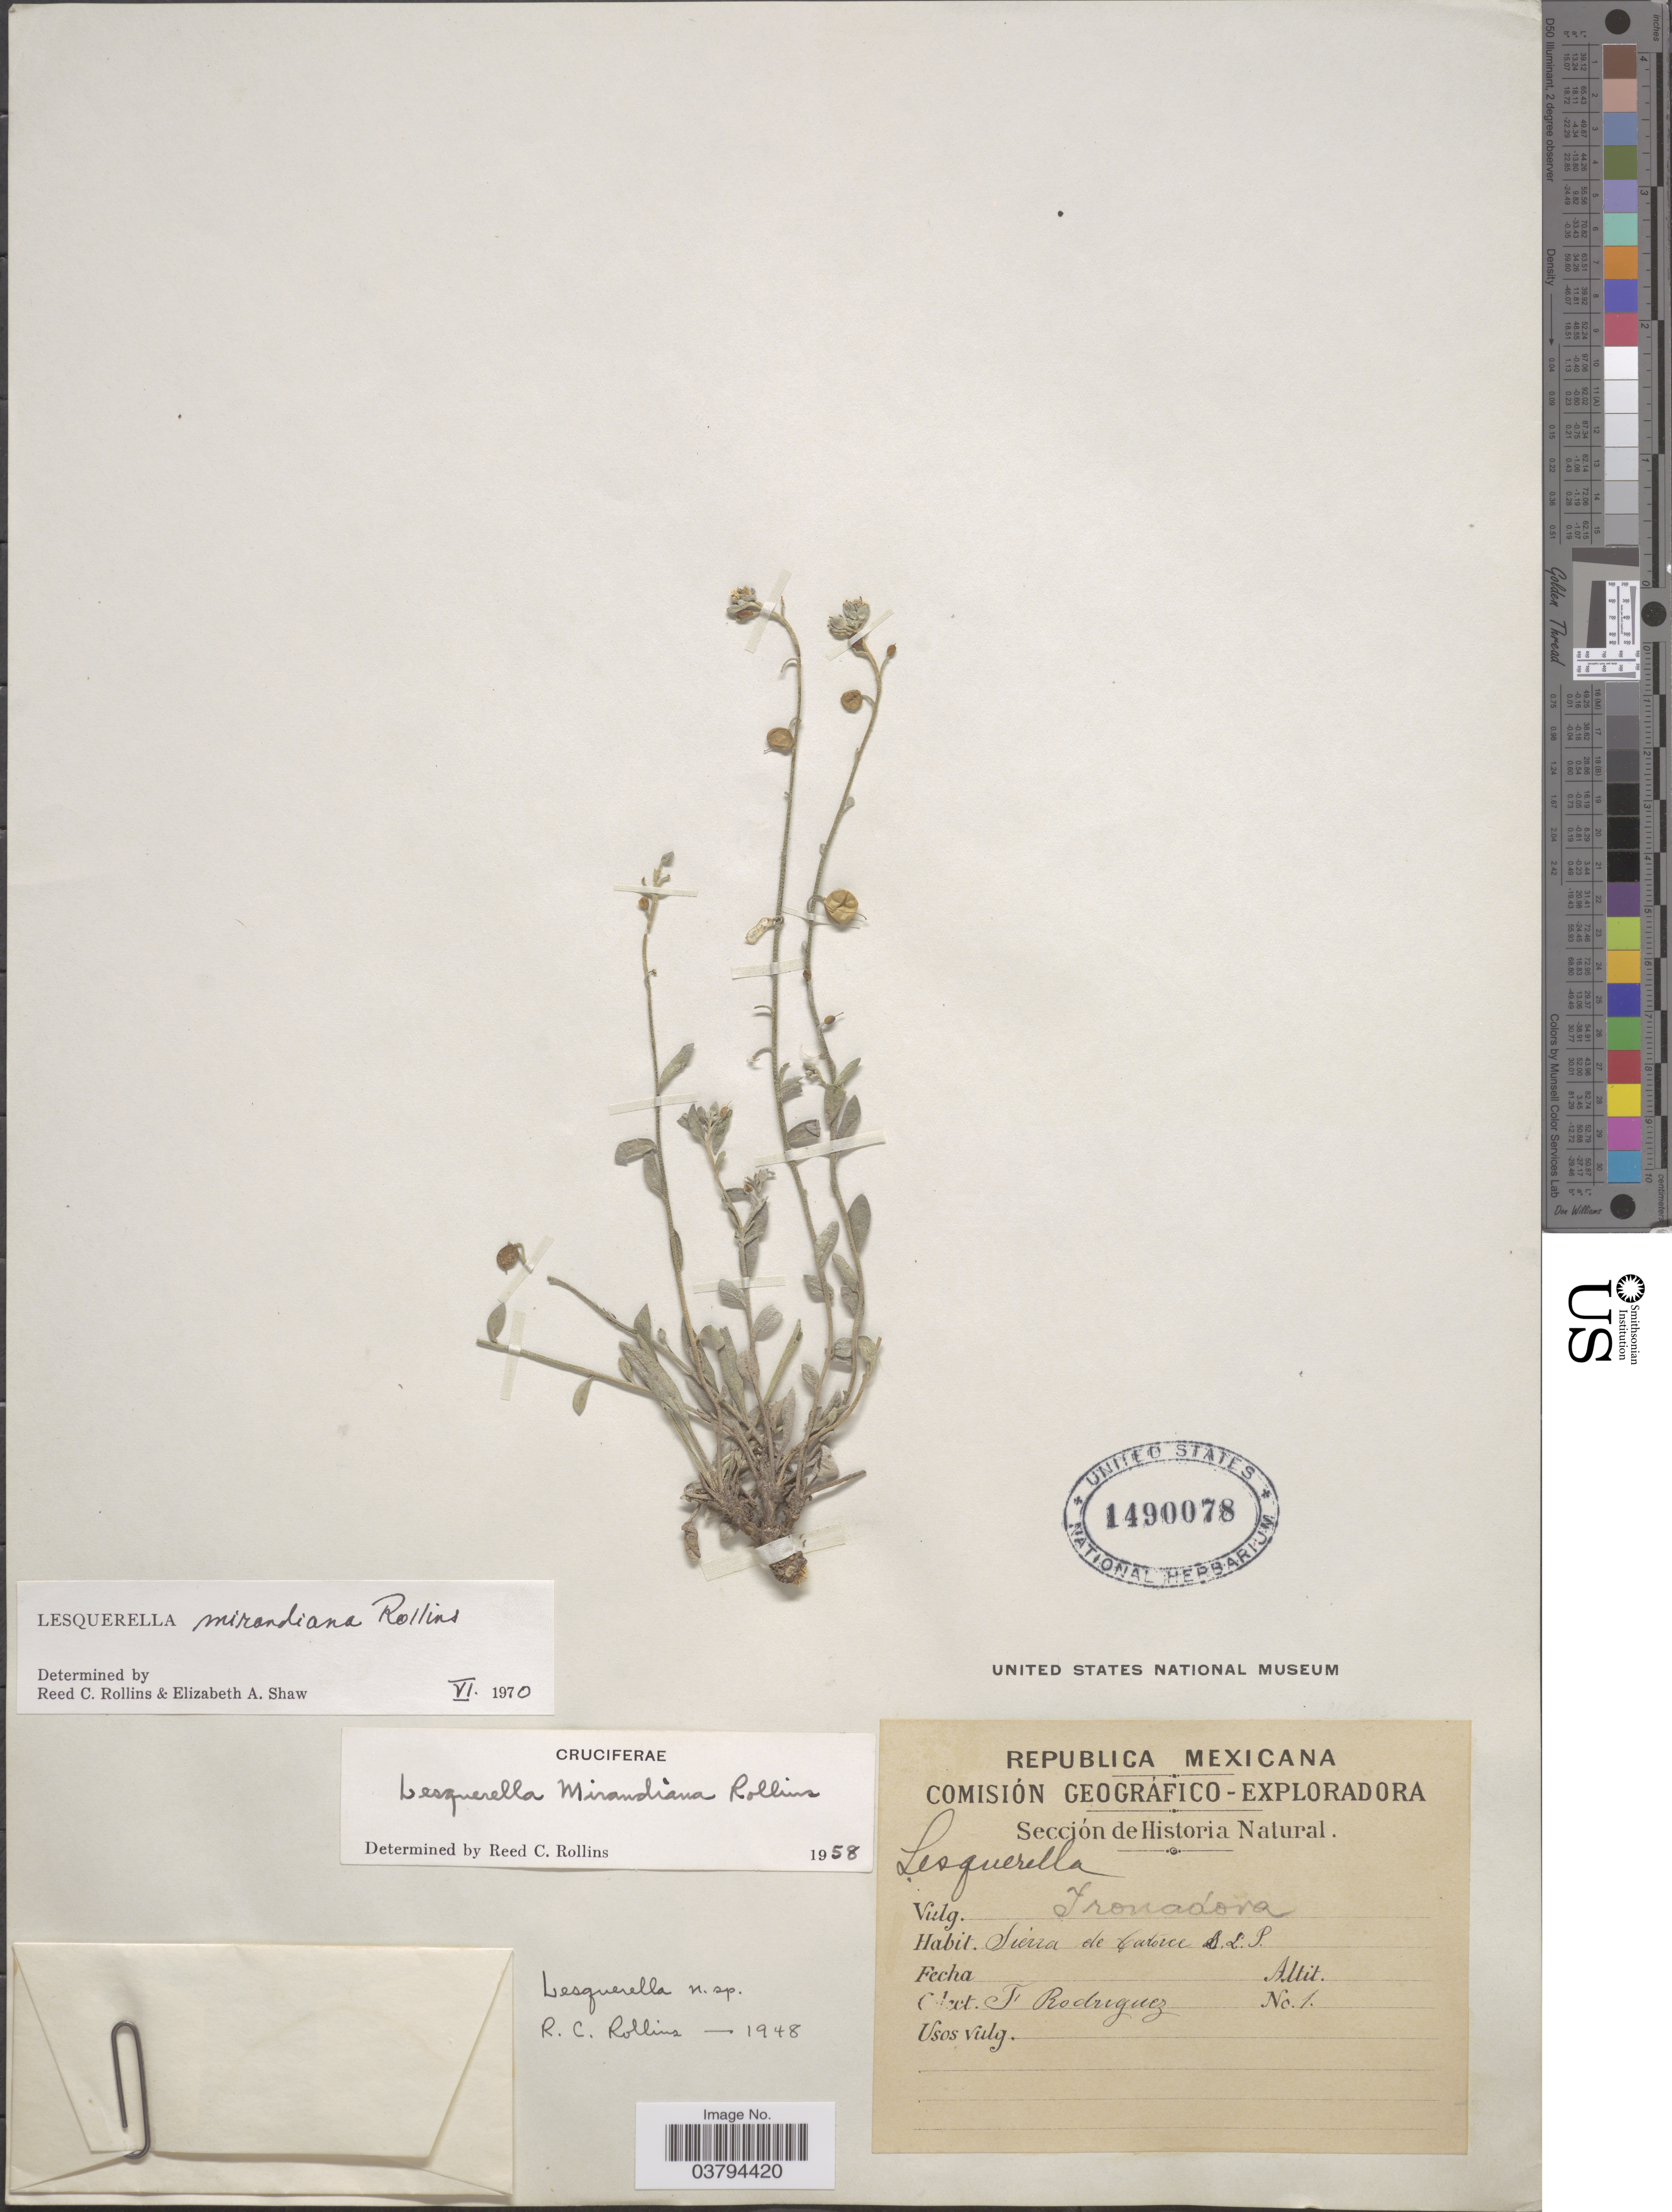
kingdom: Plantae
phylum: Tracheophyta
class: Magnoliopsida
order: Brassicales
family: Brassicaceae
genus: Lesquerella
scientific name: Lesquerella mirandiana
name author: Rollins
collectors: F. Rodriguez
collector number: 1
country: Mexico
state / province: San Luis Potosí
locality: Sierra de Catorce.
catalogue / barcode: US 1490078